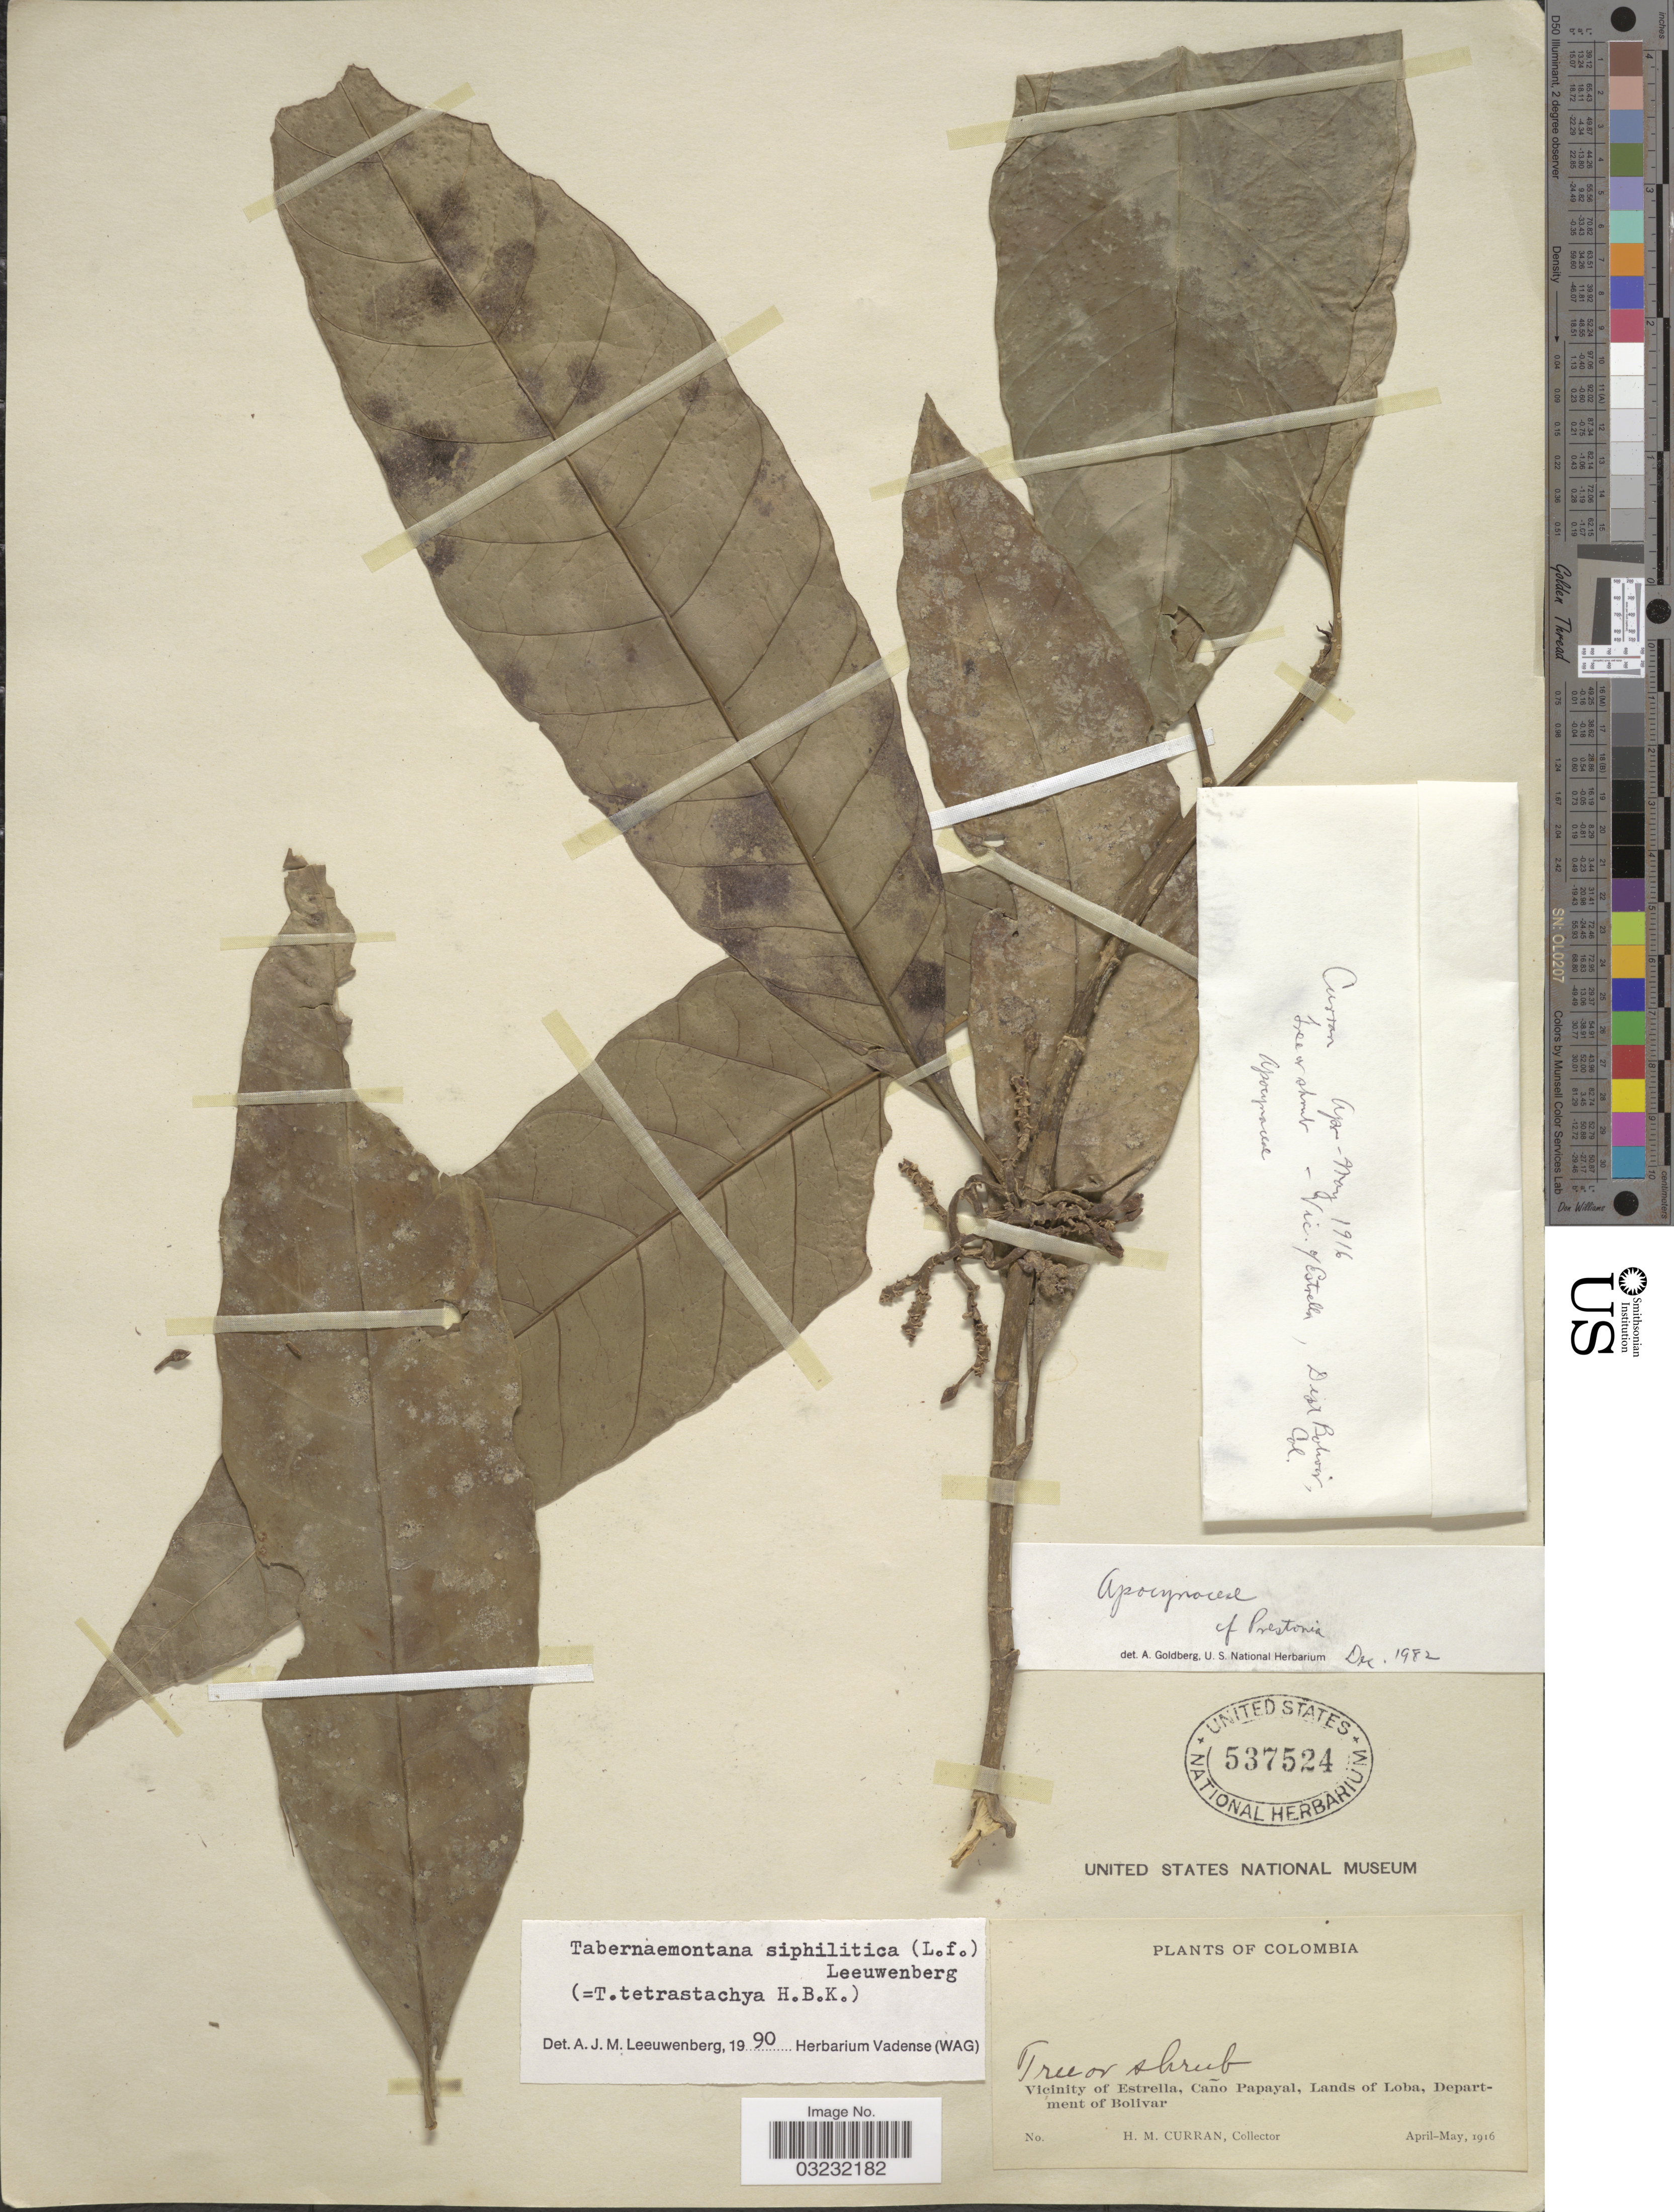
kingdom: Plantae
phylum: Tracheophyta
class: Magnoliopsida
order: Gentianales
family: Apocynaceae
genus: Tabernaemontana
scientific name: Tabernaemontana siphilitica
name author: (L. f.) Leeuwenb.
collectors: H. M. Curran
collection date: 1916-04/1916-05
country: Colombia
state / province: Bolívar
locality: Vicinity of Estrella, Caño Papayal, Lands of Loba, Department of Bolivar.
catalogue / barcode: US 537524